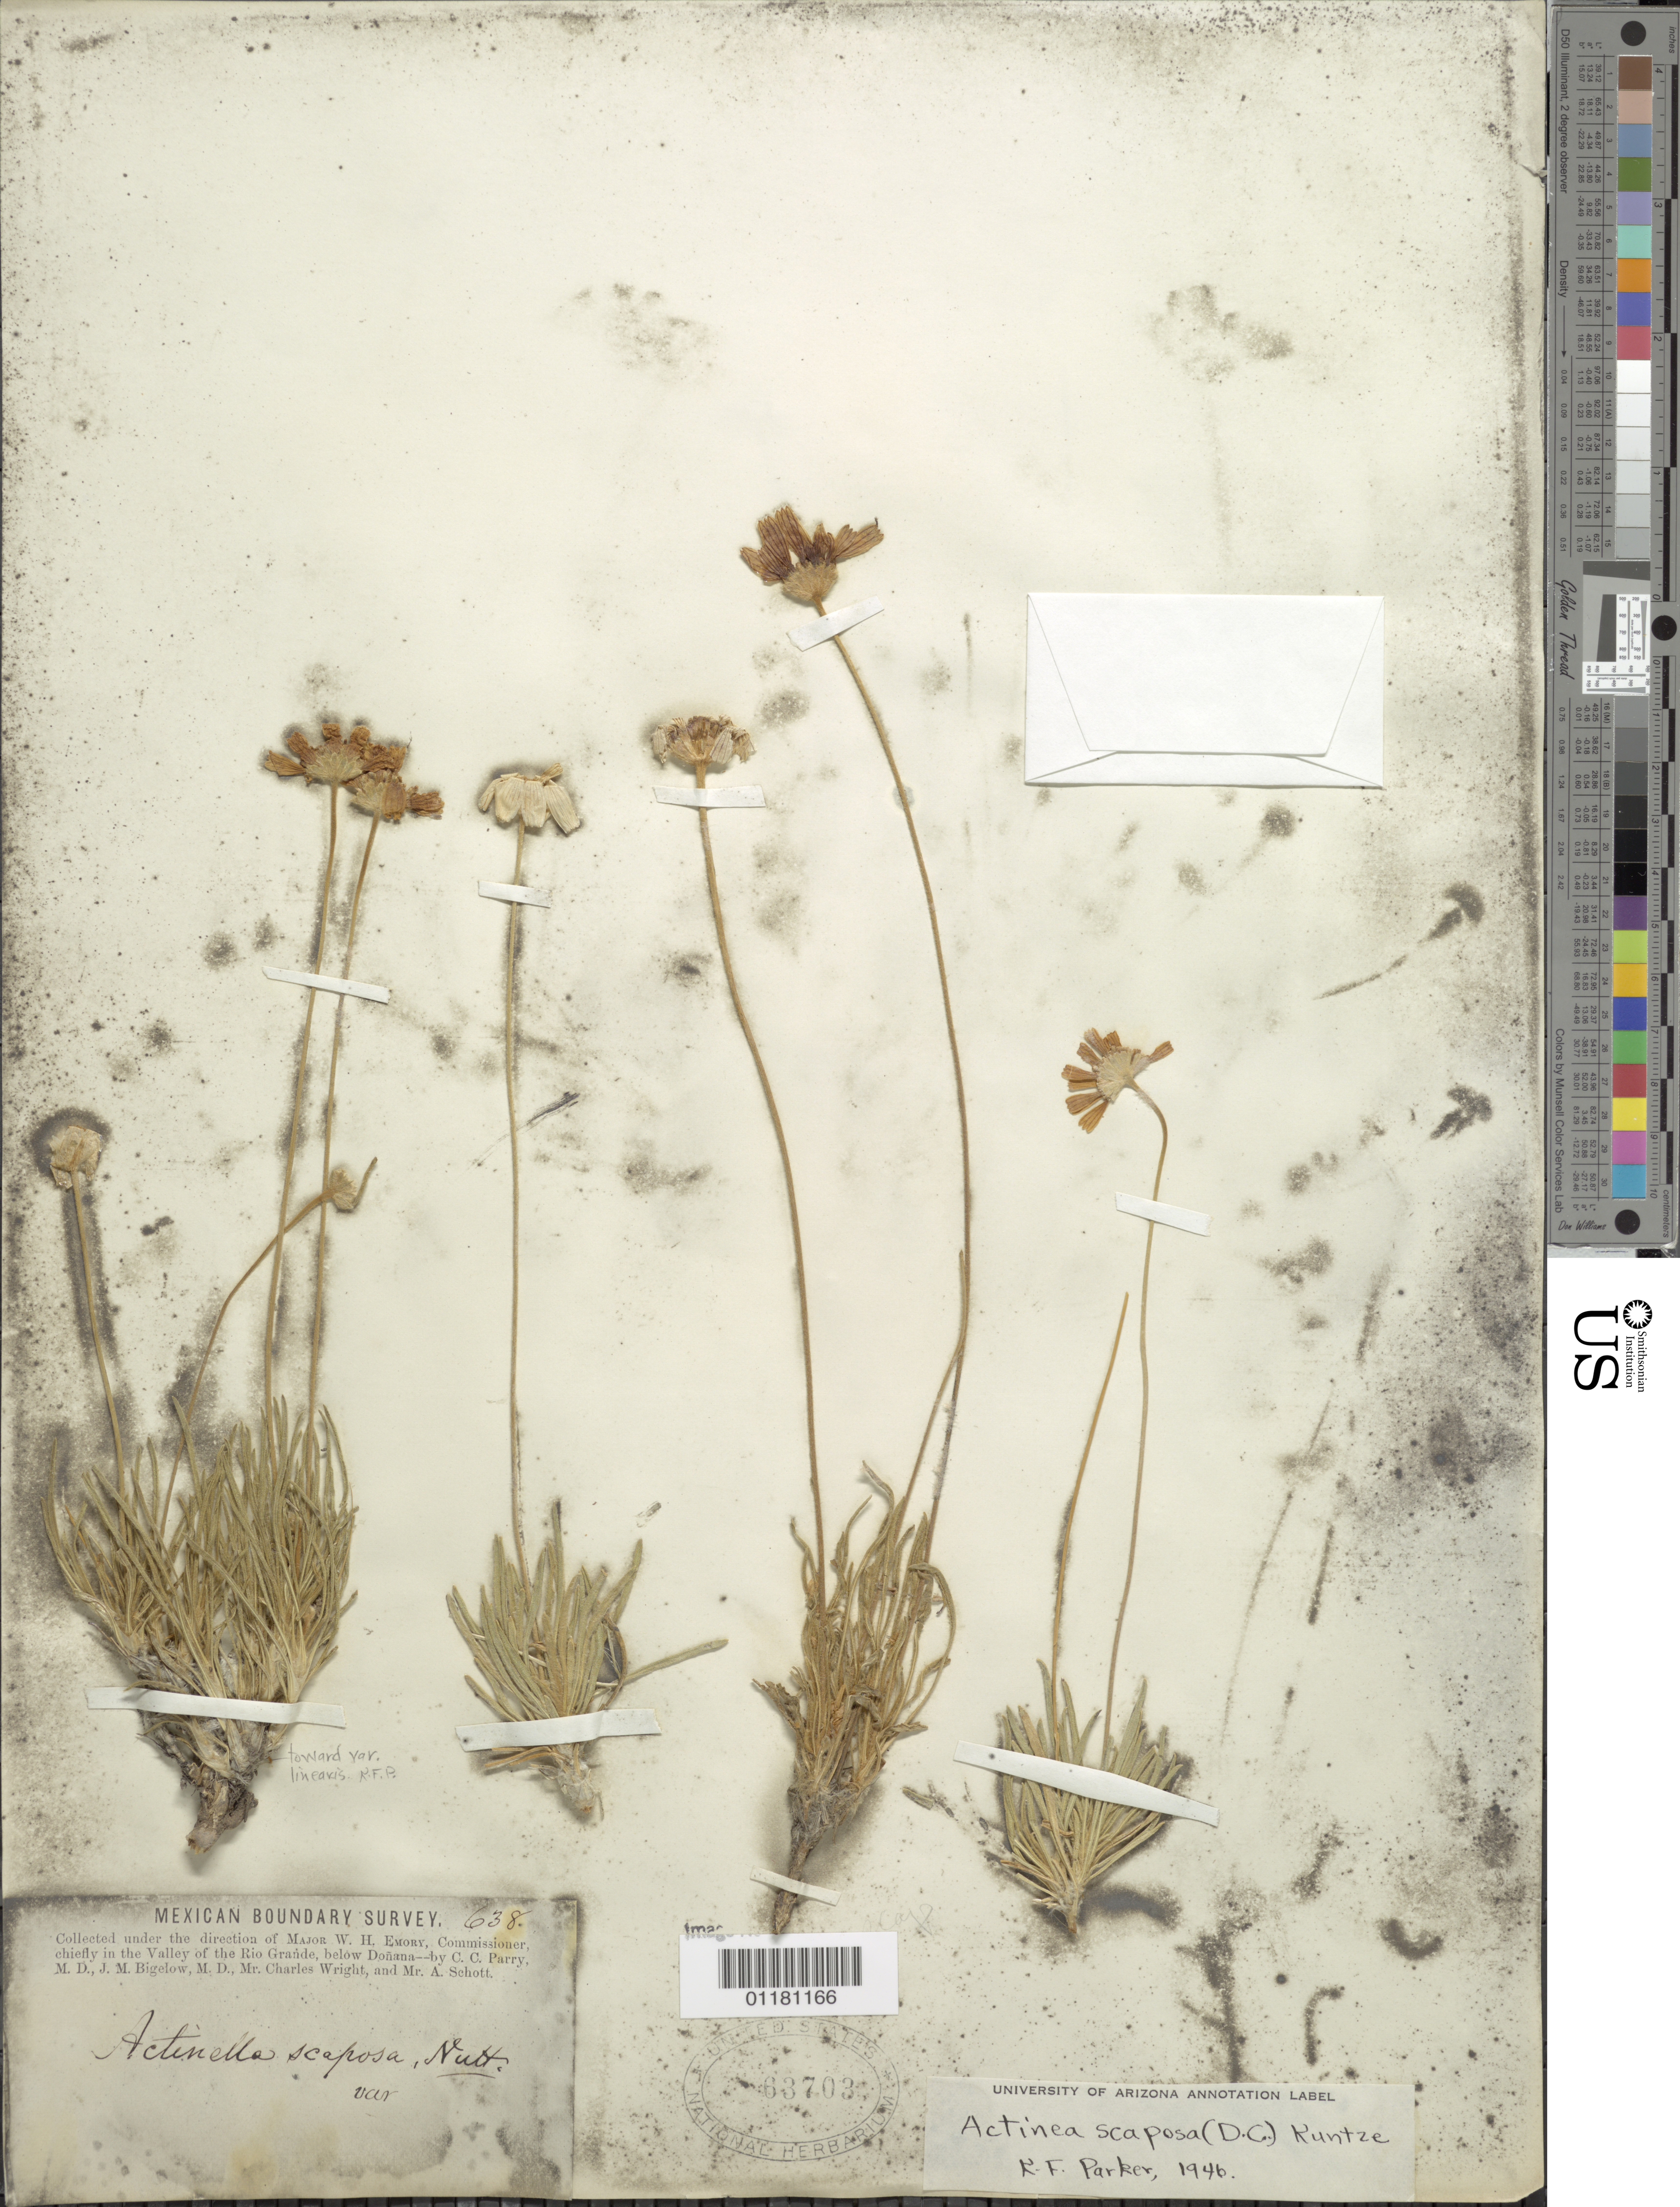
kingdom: Plantae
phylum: Tracheophyta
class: Magnoliopsida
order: Asterales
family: Asteraceae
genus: Actinea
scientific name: Actinea scaposa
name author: (DC.) Kuntze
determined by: Parker, K. F.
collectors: C. C. Parry, J. M. Bigelow, C. Wright & A. C. V. Schott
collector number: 638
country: United States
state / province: New Mexico / Texas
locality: Valley of the Rio Grande, below Doñana.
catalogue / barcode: US 63703